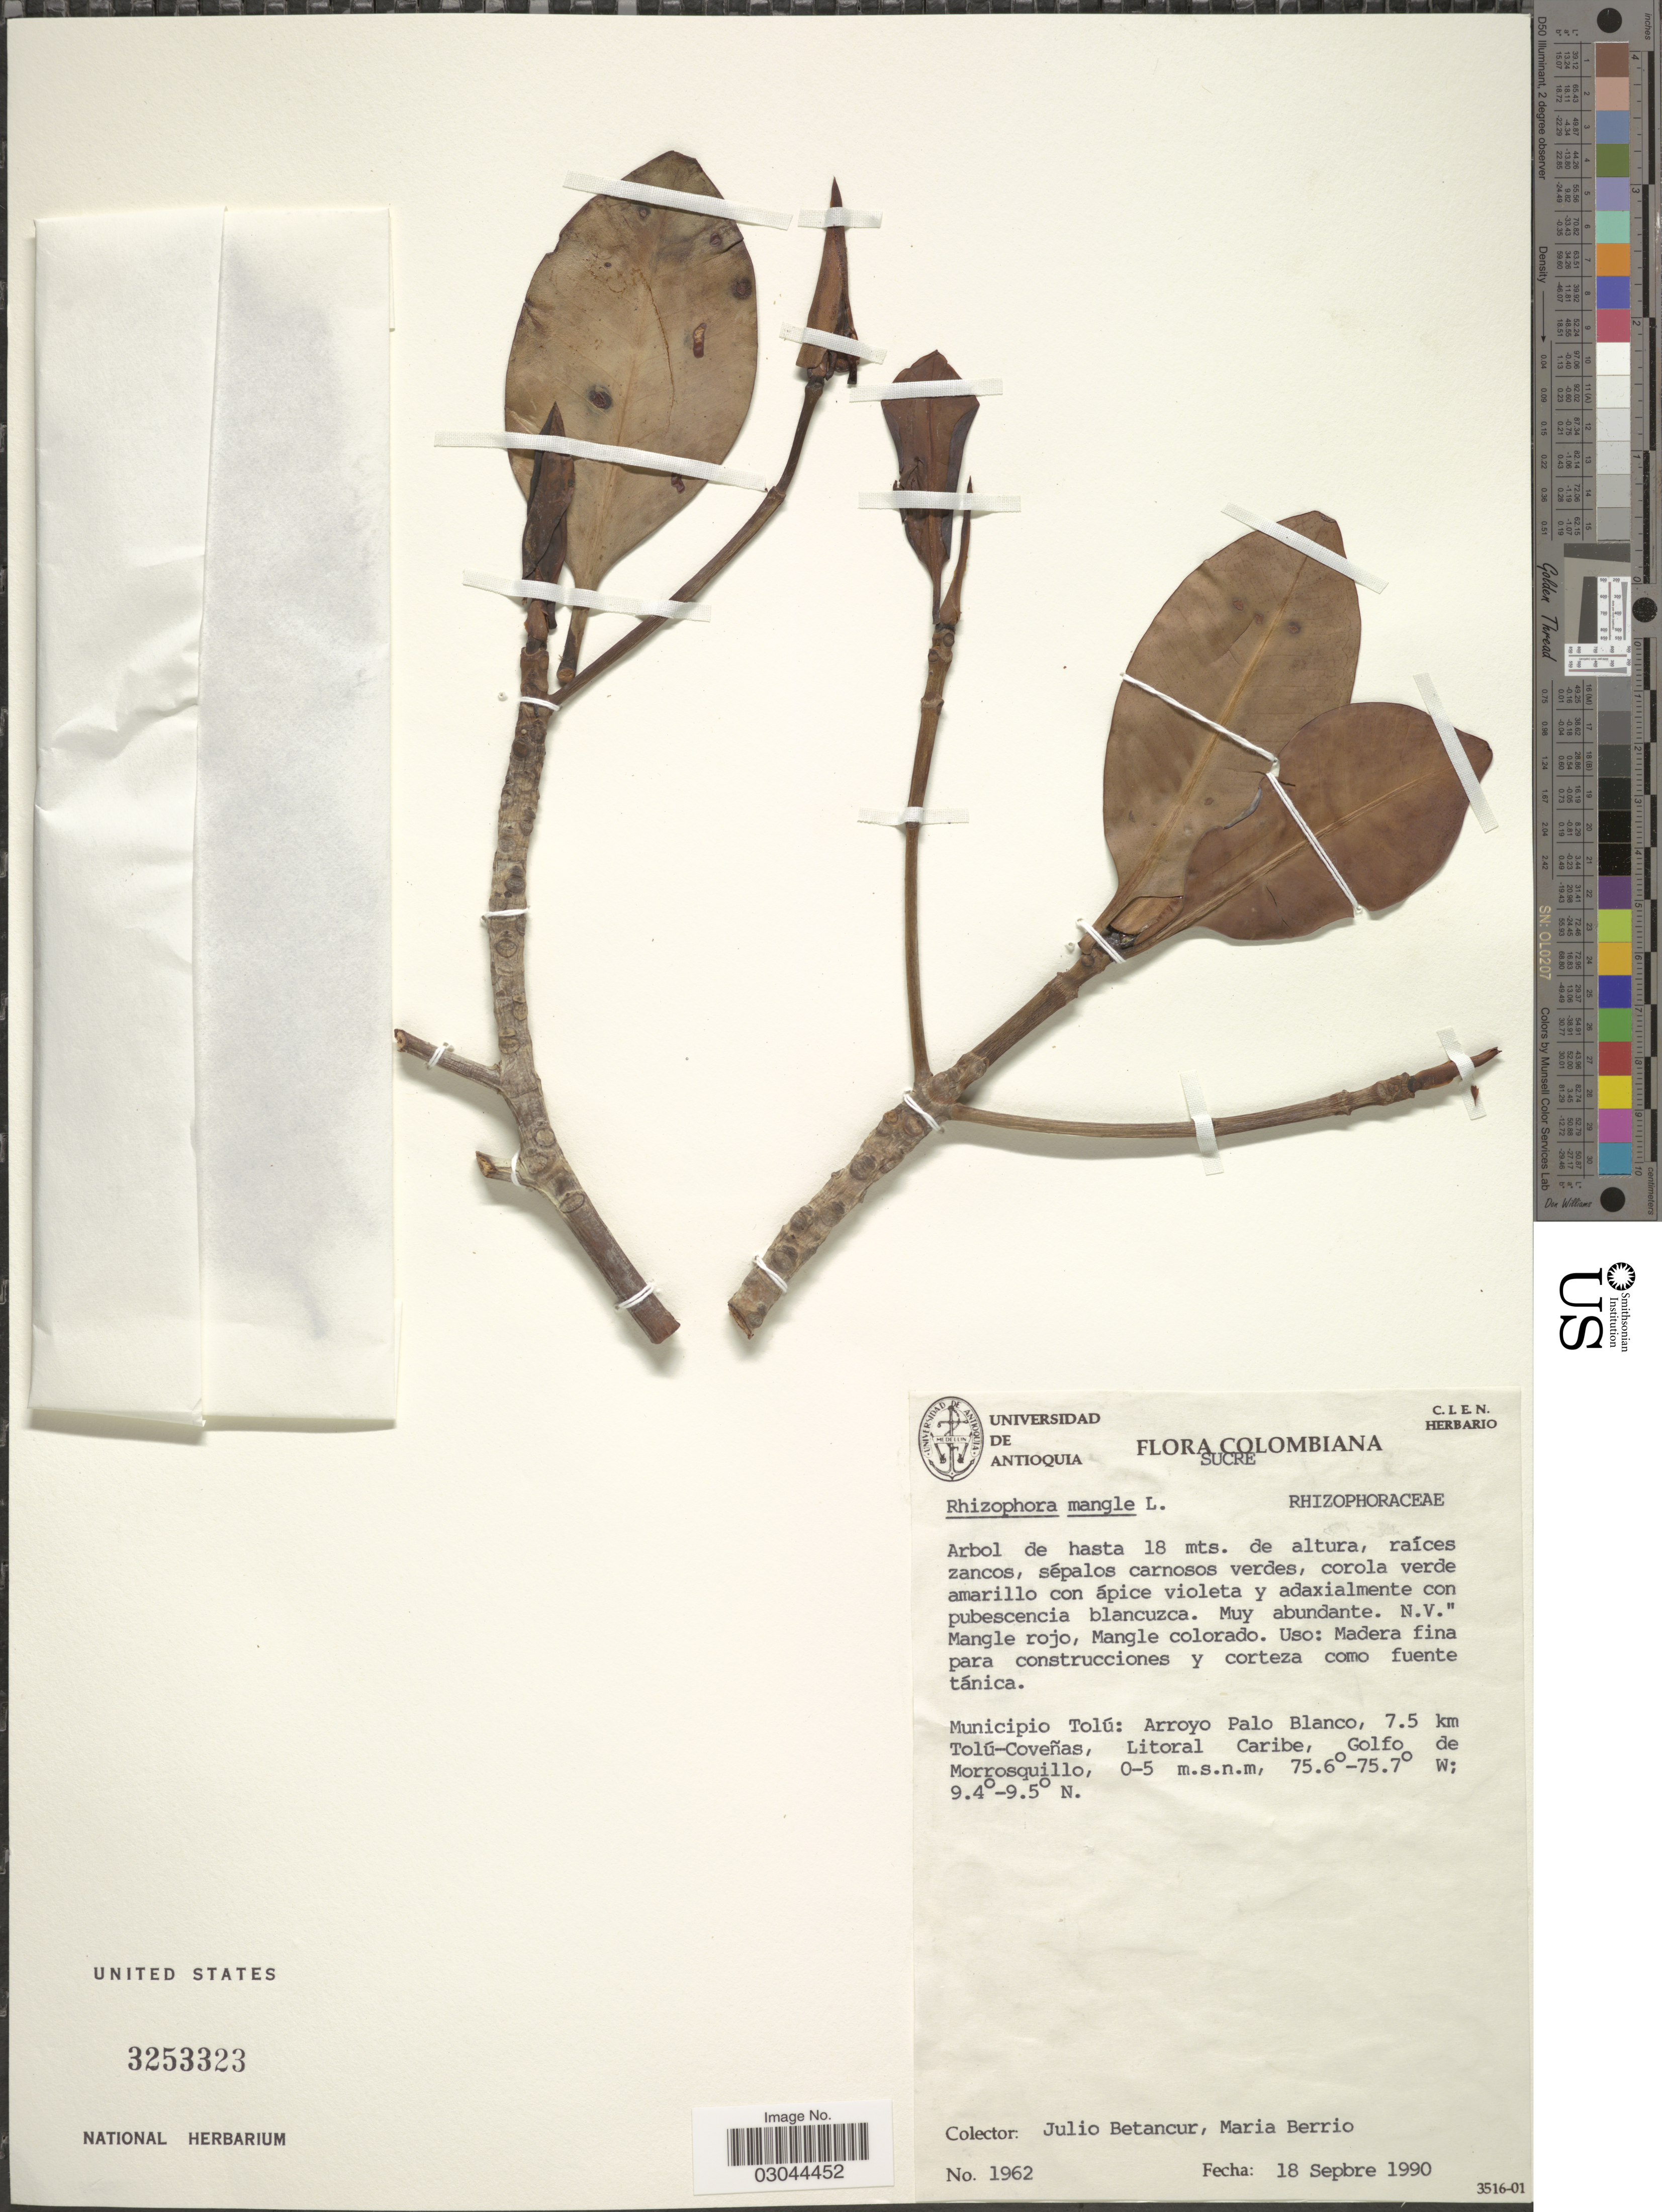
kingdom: Plantae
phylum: Tracheophyta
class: Magnoliopsida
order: Malpighiales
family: Rhizophoraceae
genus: Rhizophora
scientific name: Rhizophora mangle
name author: L.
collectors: J. Betancur & M. Berrio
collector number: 1962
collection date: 1990-09-18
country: Colombia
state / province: Sucre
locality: Municipio Tolú: Arroyo Palo Blanco, 7.5 km Tolú-Coveñas, Litoral Caribe, Golfo de Morrosquillo.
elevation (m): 0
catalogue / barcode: US 3253323